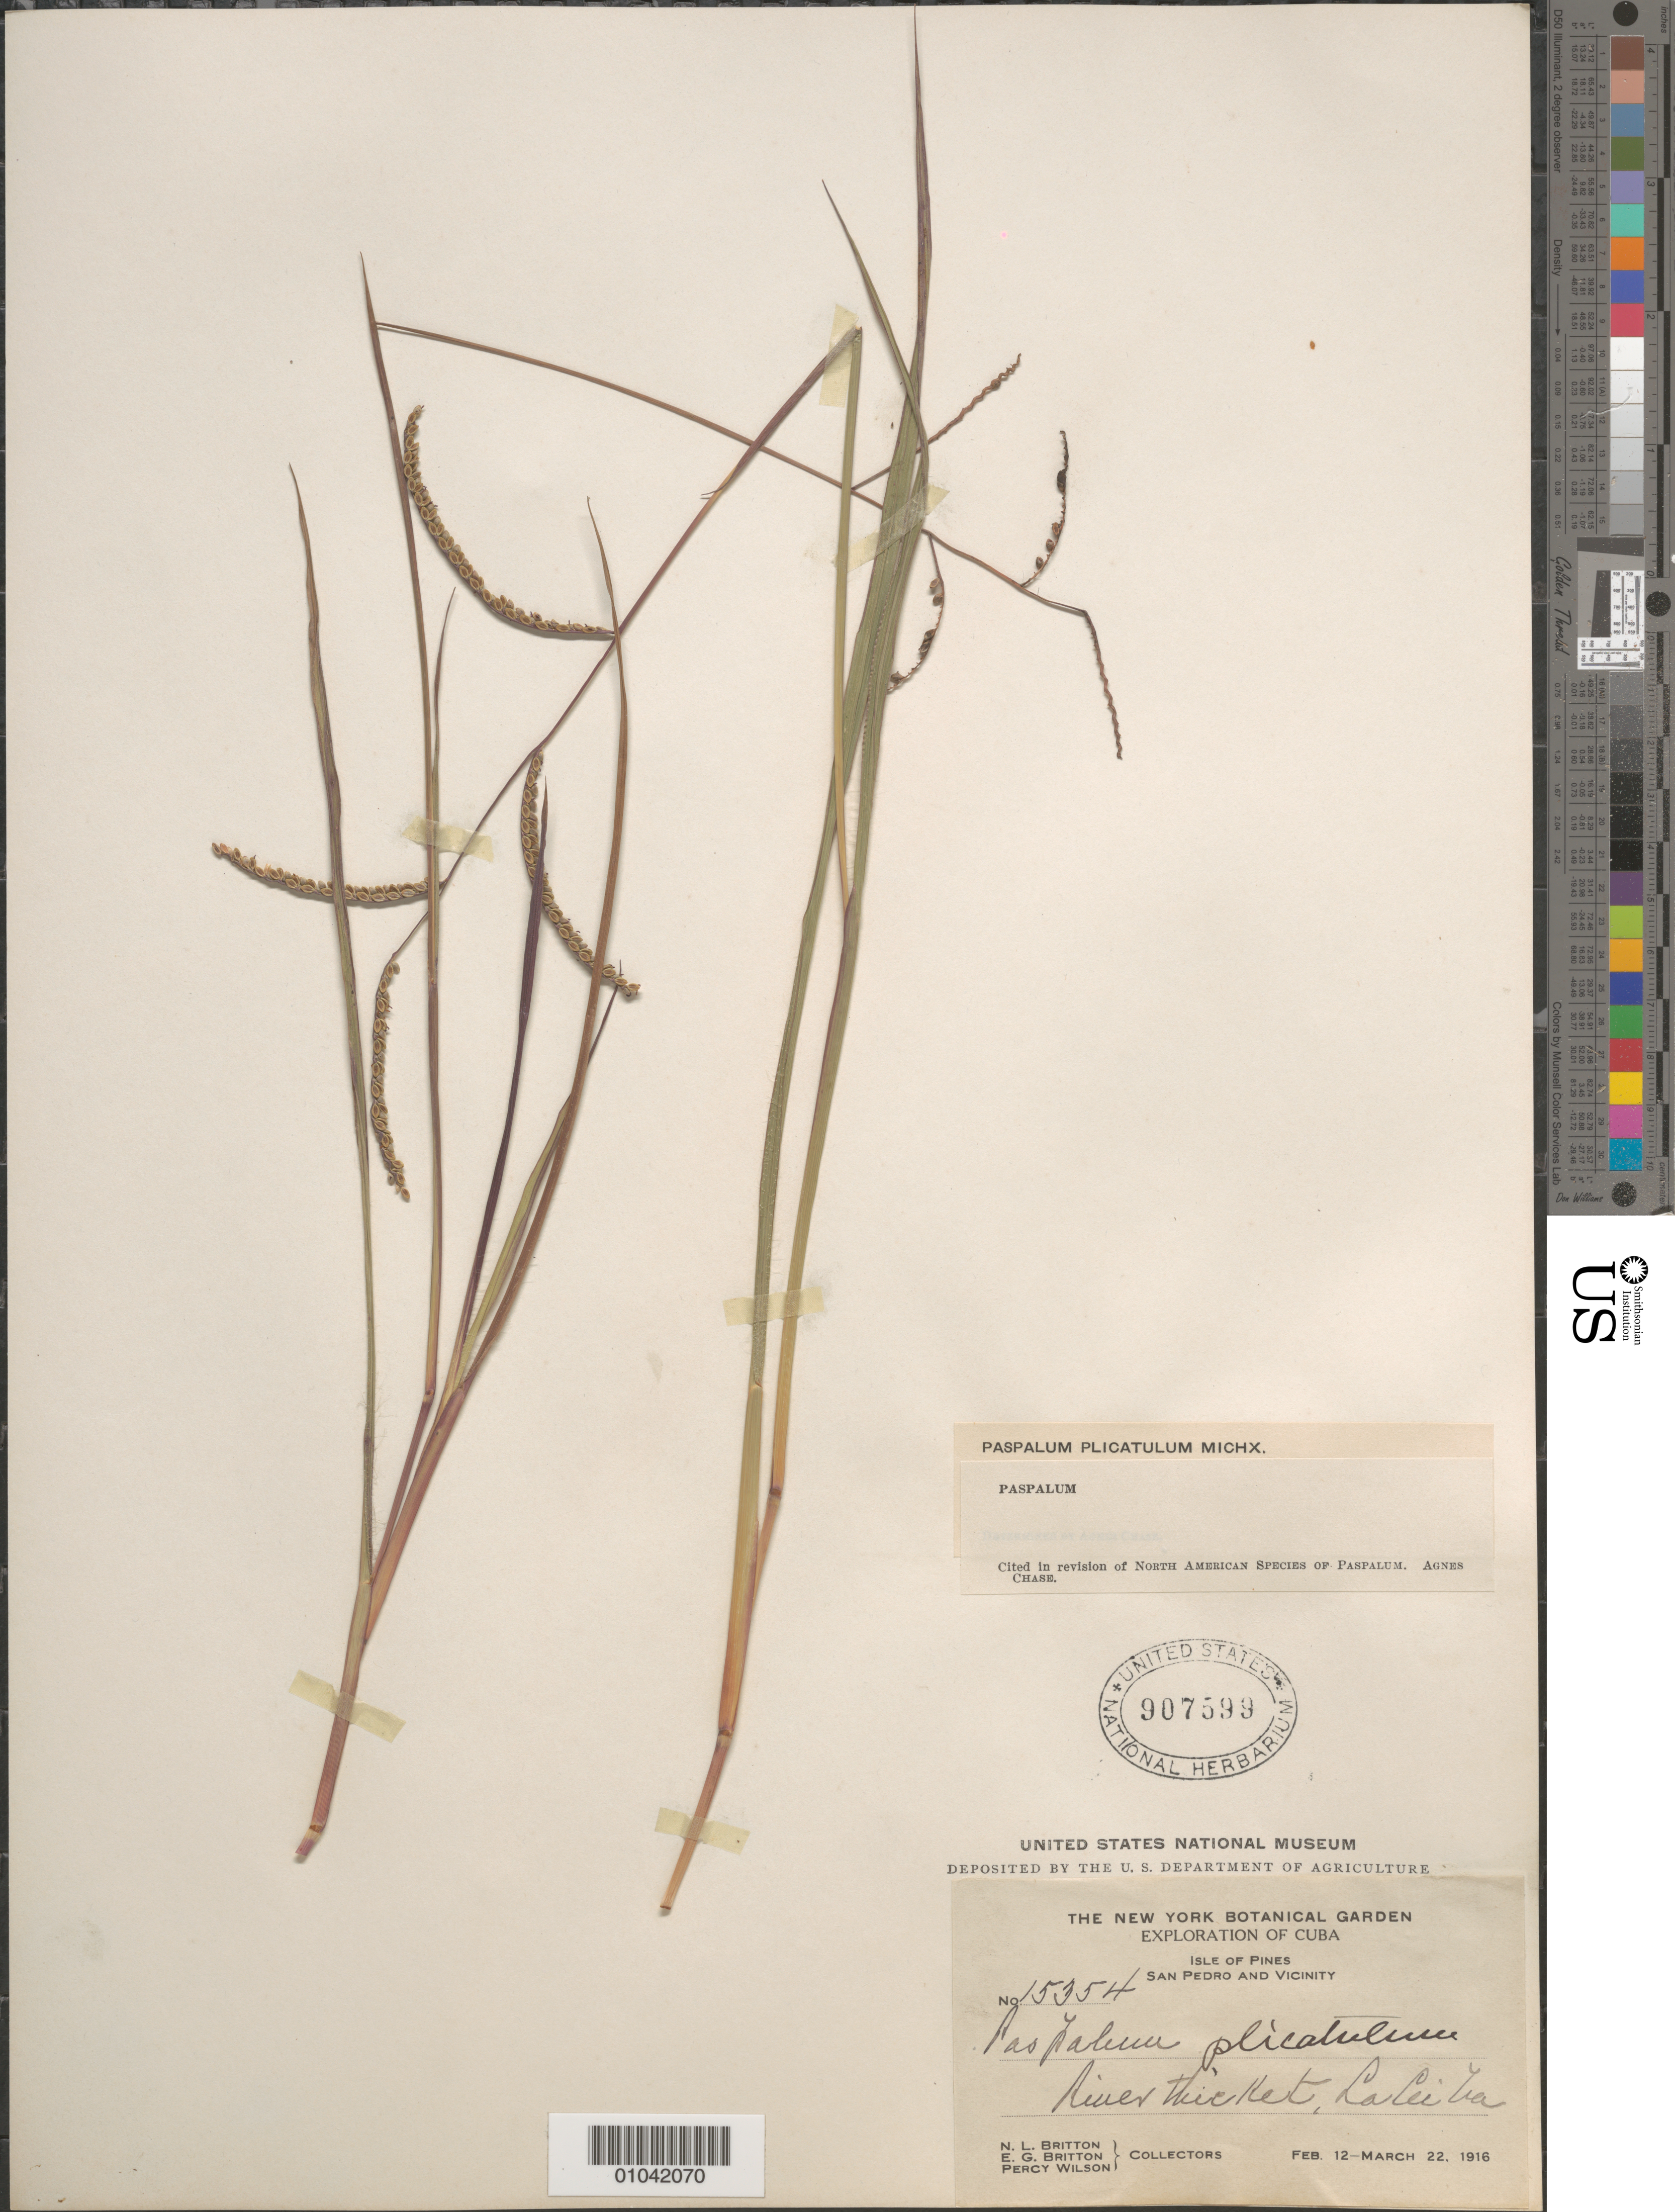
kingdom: Plantae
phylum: Tracheophyta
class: Liliopsida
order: Poales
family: Poaceae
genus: Paspalum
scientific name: Paspalum plicatulum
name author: Michx.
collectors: N. Britton, E. G. Britton & P. Wilson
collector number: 15354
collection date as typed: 12 Feb 1916 to 22 Mar 1916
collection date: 1916-02-12/1916-03-22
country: Cuba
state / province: Isla de la Juventud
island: Isla de la Juventud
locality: La Ceiba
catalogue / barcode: US 907599